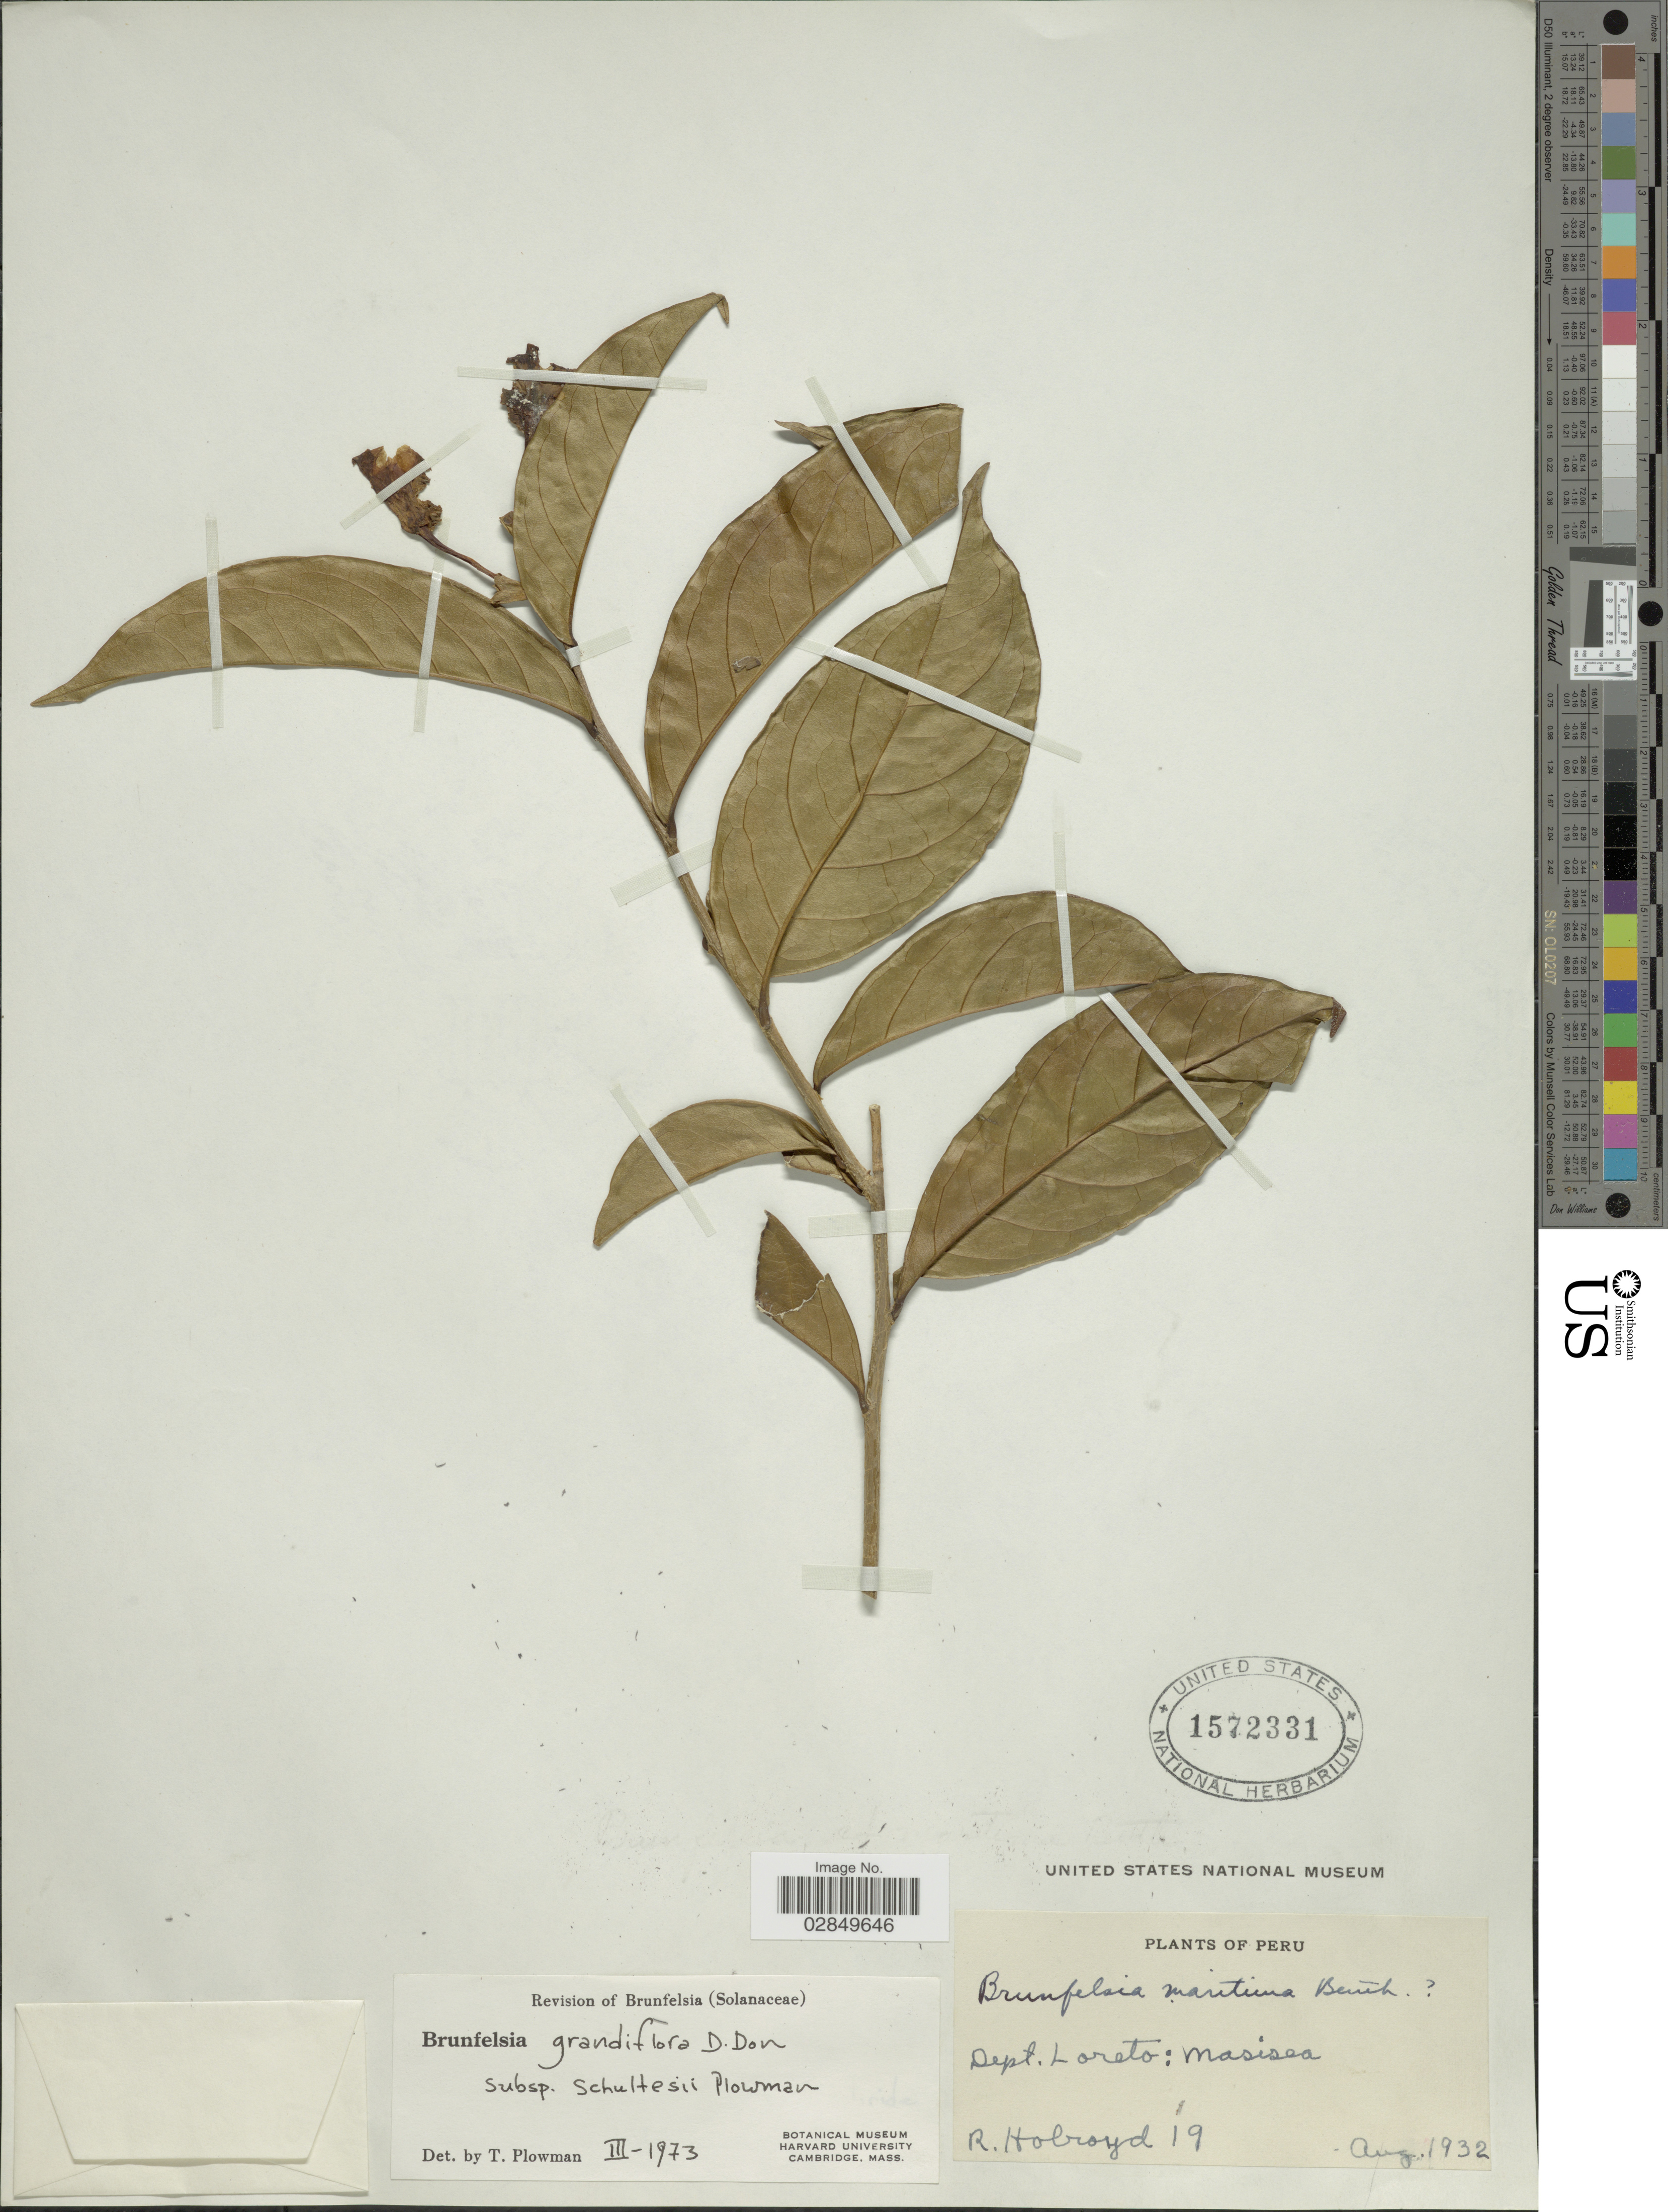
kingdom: Plantae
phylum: Tracheophyta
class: Magnoliopsida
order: Solanales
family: Solanaceae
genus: Brunfelsia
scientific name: Brunfelsia grandiflora subsp. schultesii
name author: Plowman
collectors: R. Hobroyd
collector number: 19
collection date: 1932-08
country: Peru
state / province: Loreto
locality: Dept. Loreto, Masisea.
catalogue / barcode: US 1572331